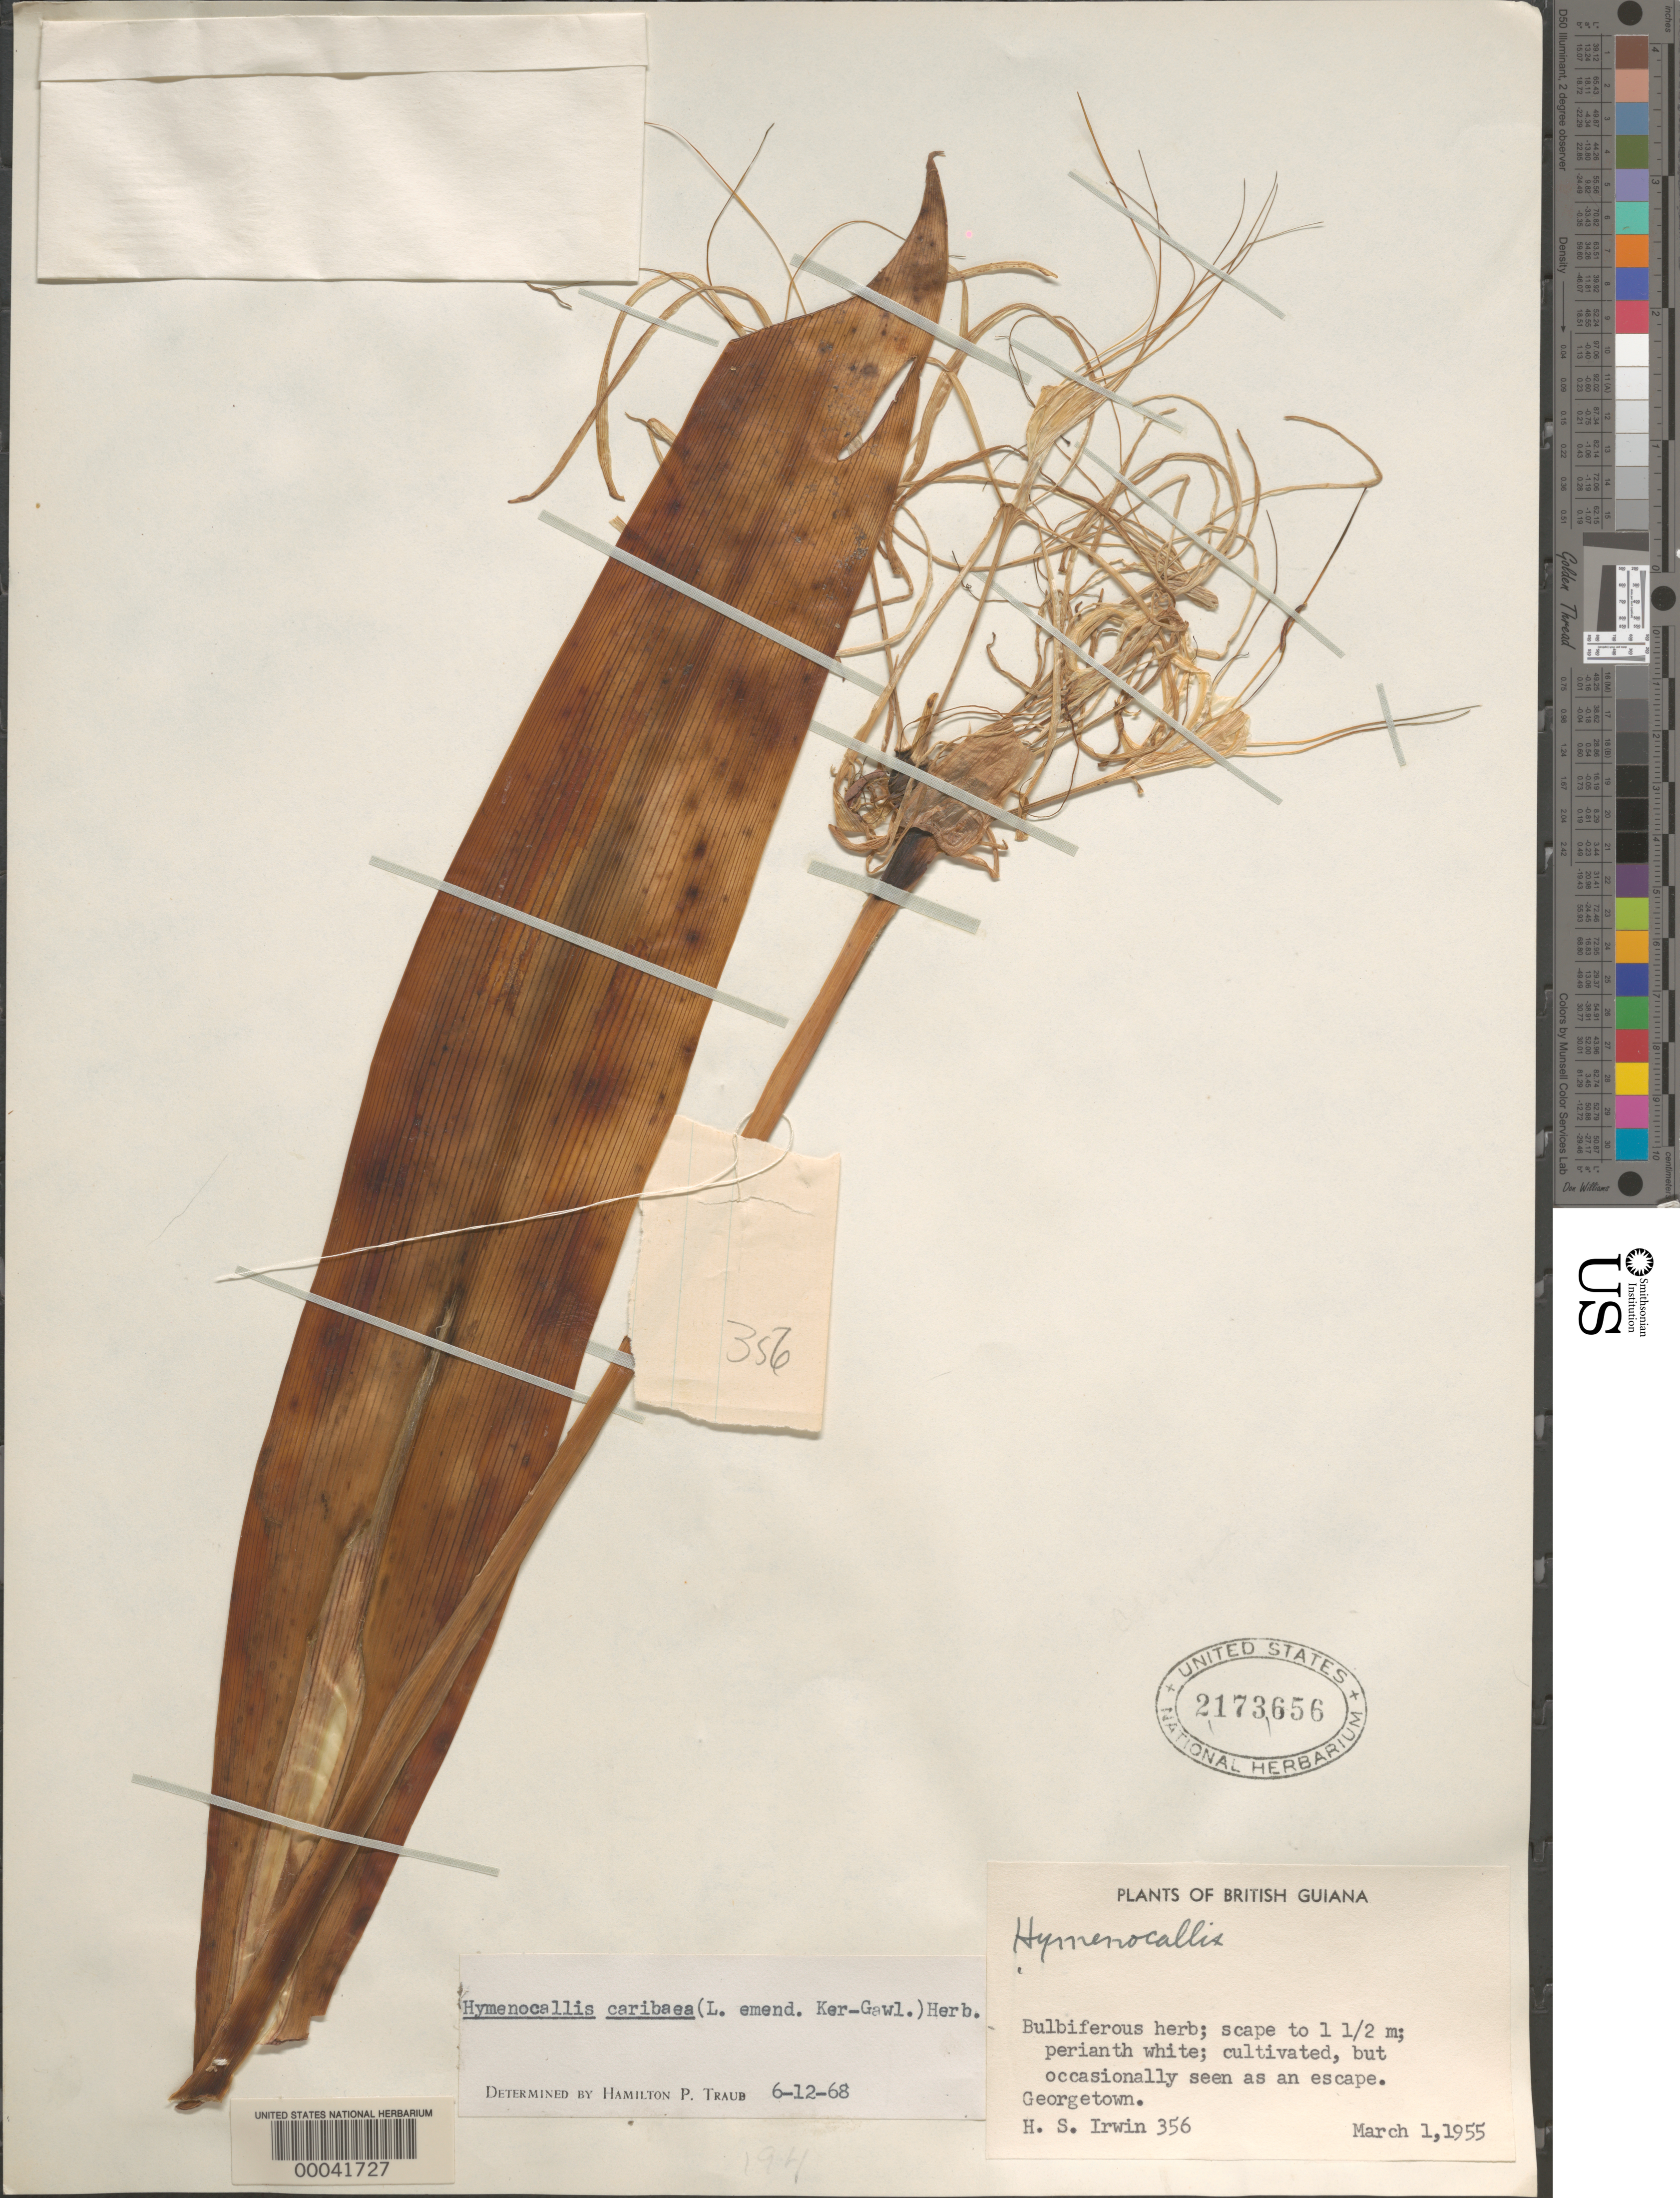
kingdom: Plantae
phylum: Tracheophyta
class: Liliopsida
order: Asparagales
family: Amaryllidaceae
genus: Hymenocallis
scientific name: Hymenocallis caribaea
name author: (L.) Herb.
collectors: H. Irwin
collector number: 356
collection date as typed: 01 Mar 1955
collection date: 1955-03-01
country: Guyana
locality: Georgetown (east demerara)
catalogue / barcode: US 2173656